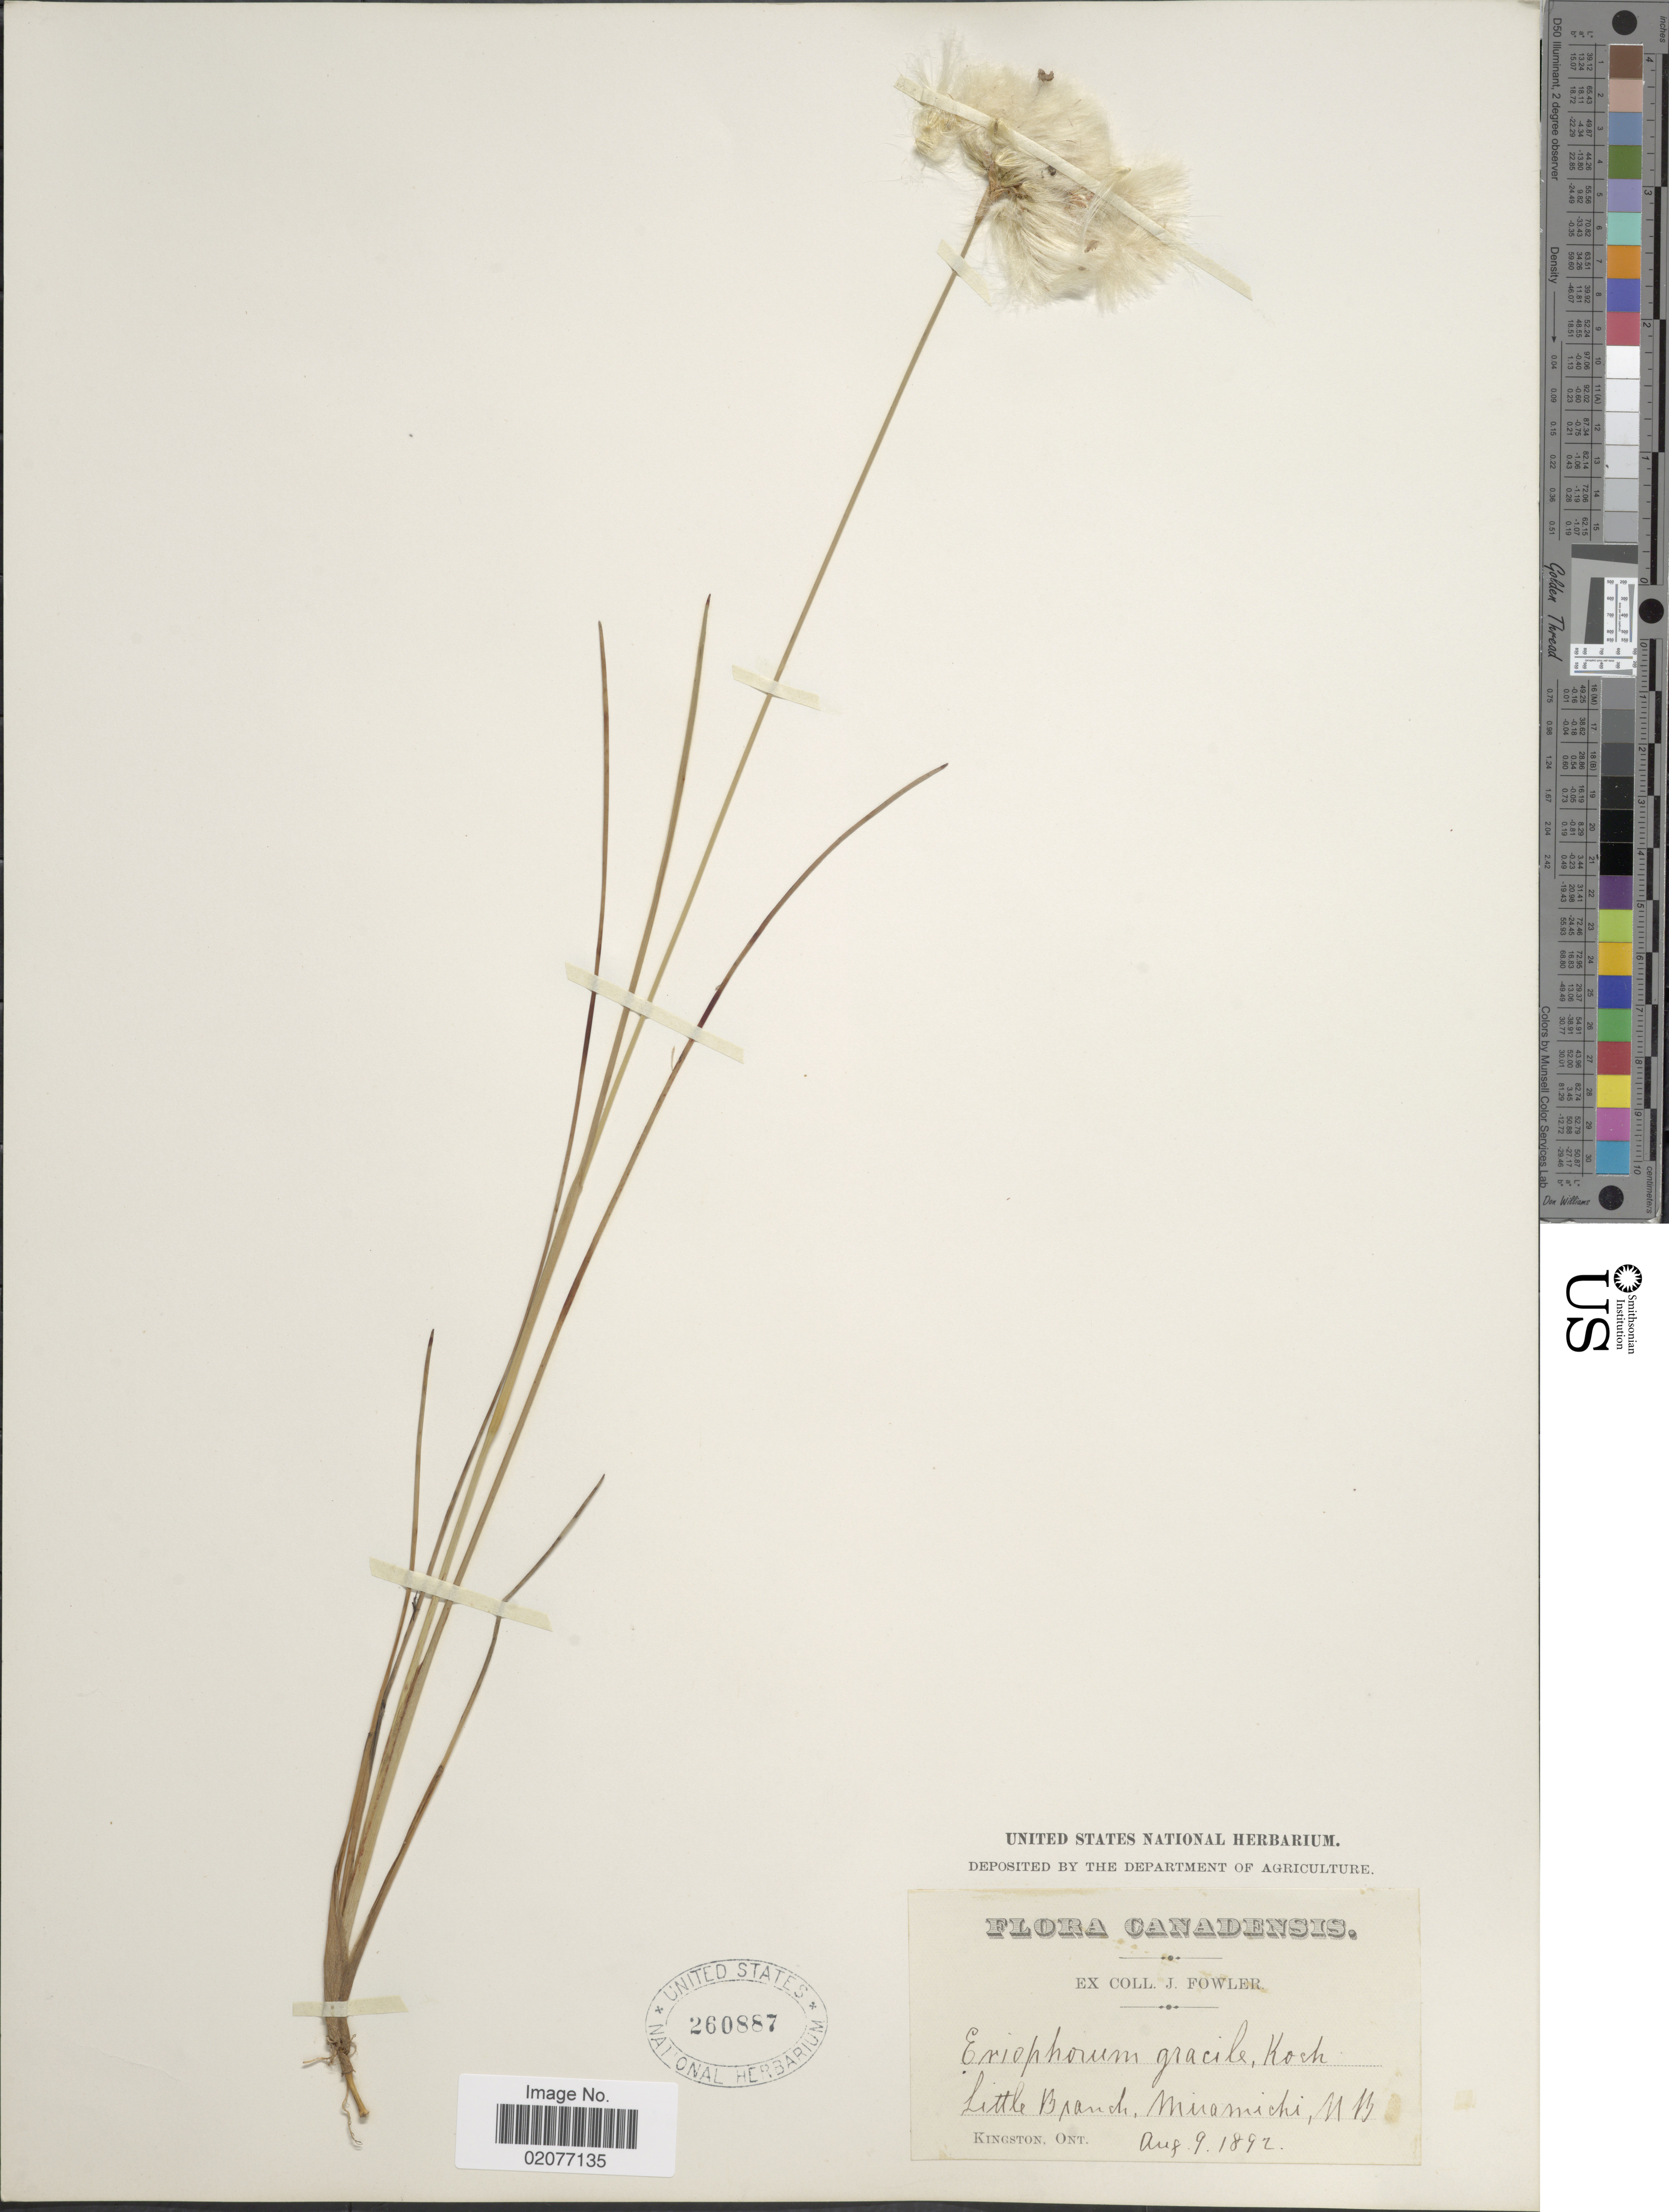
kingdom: Plantae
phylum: Tracheophyta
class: Liliopsida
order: Poales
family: Cyperaceae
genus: Eriophorum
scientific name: Eriophorum gracile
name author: W.D.J. Koch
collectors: J. P. Fowler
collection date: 1892-08-09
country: Canada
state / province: New Brunswick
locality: Little Branch, Miramichi, N.B.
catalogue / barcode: US 260887